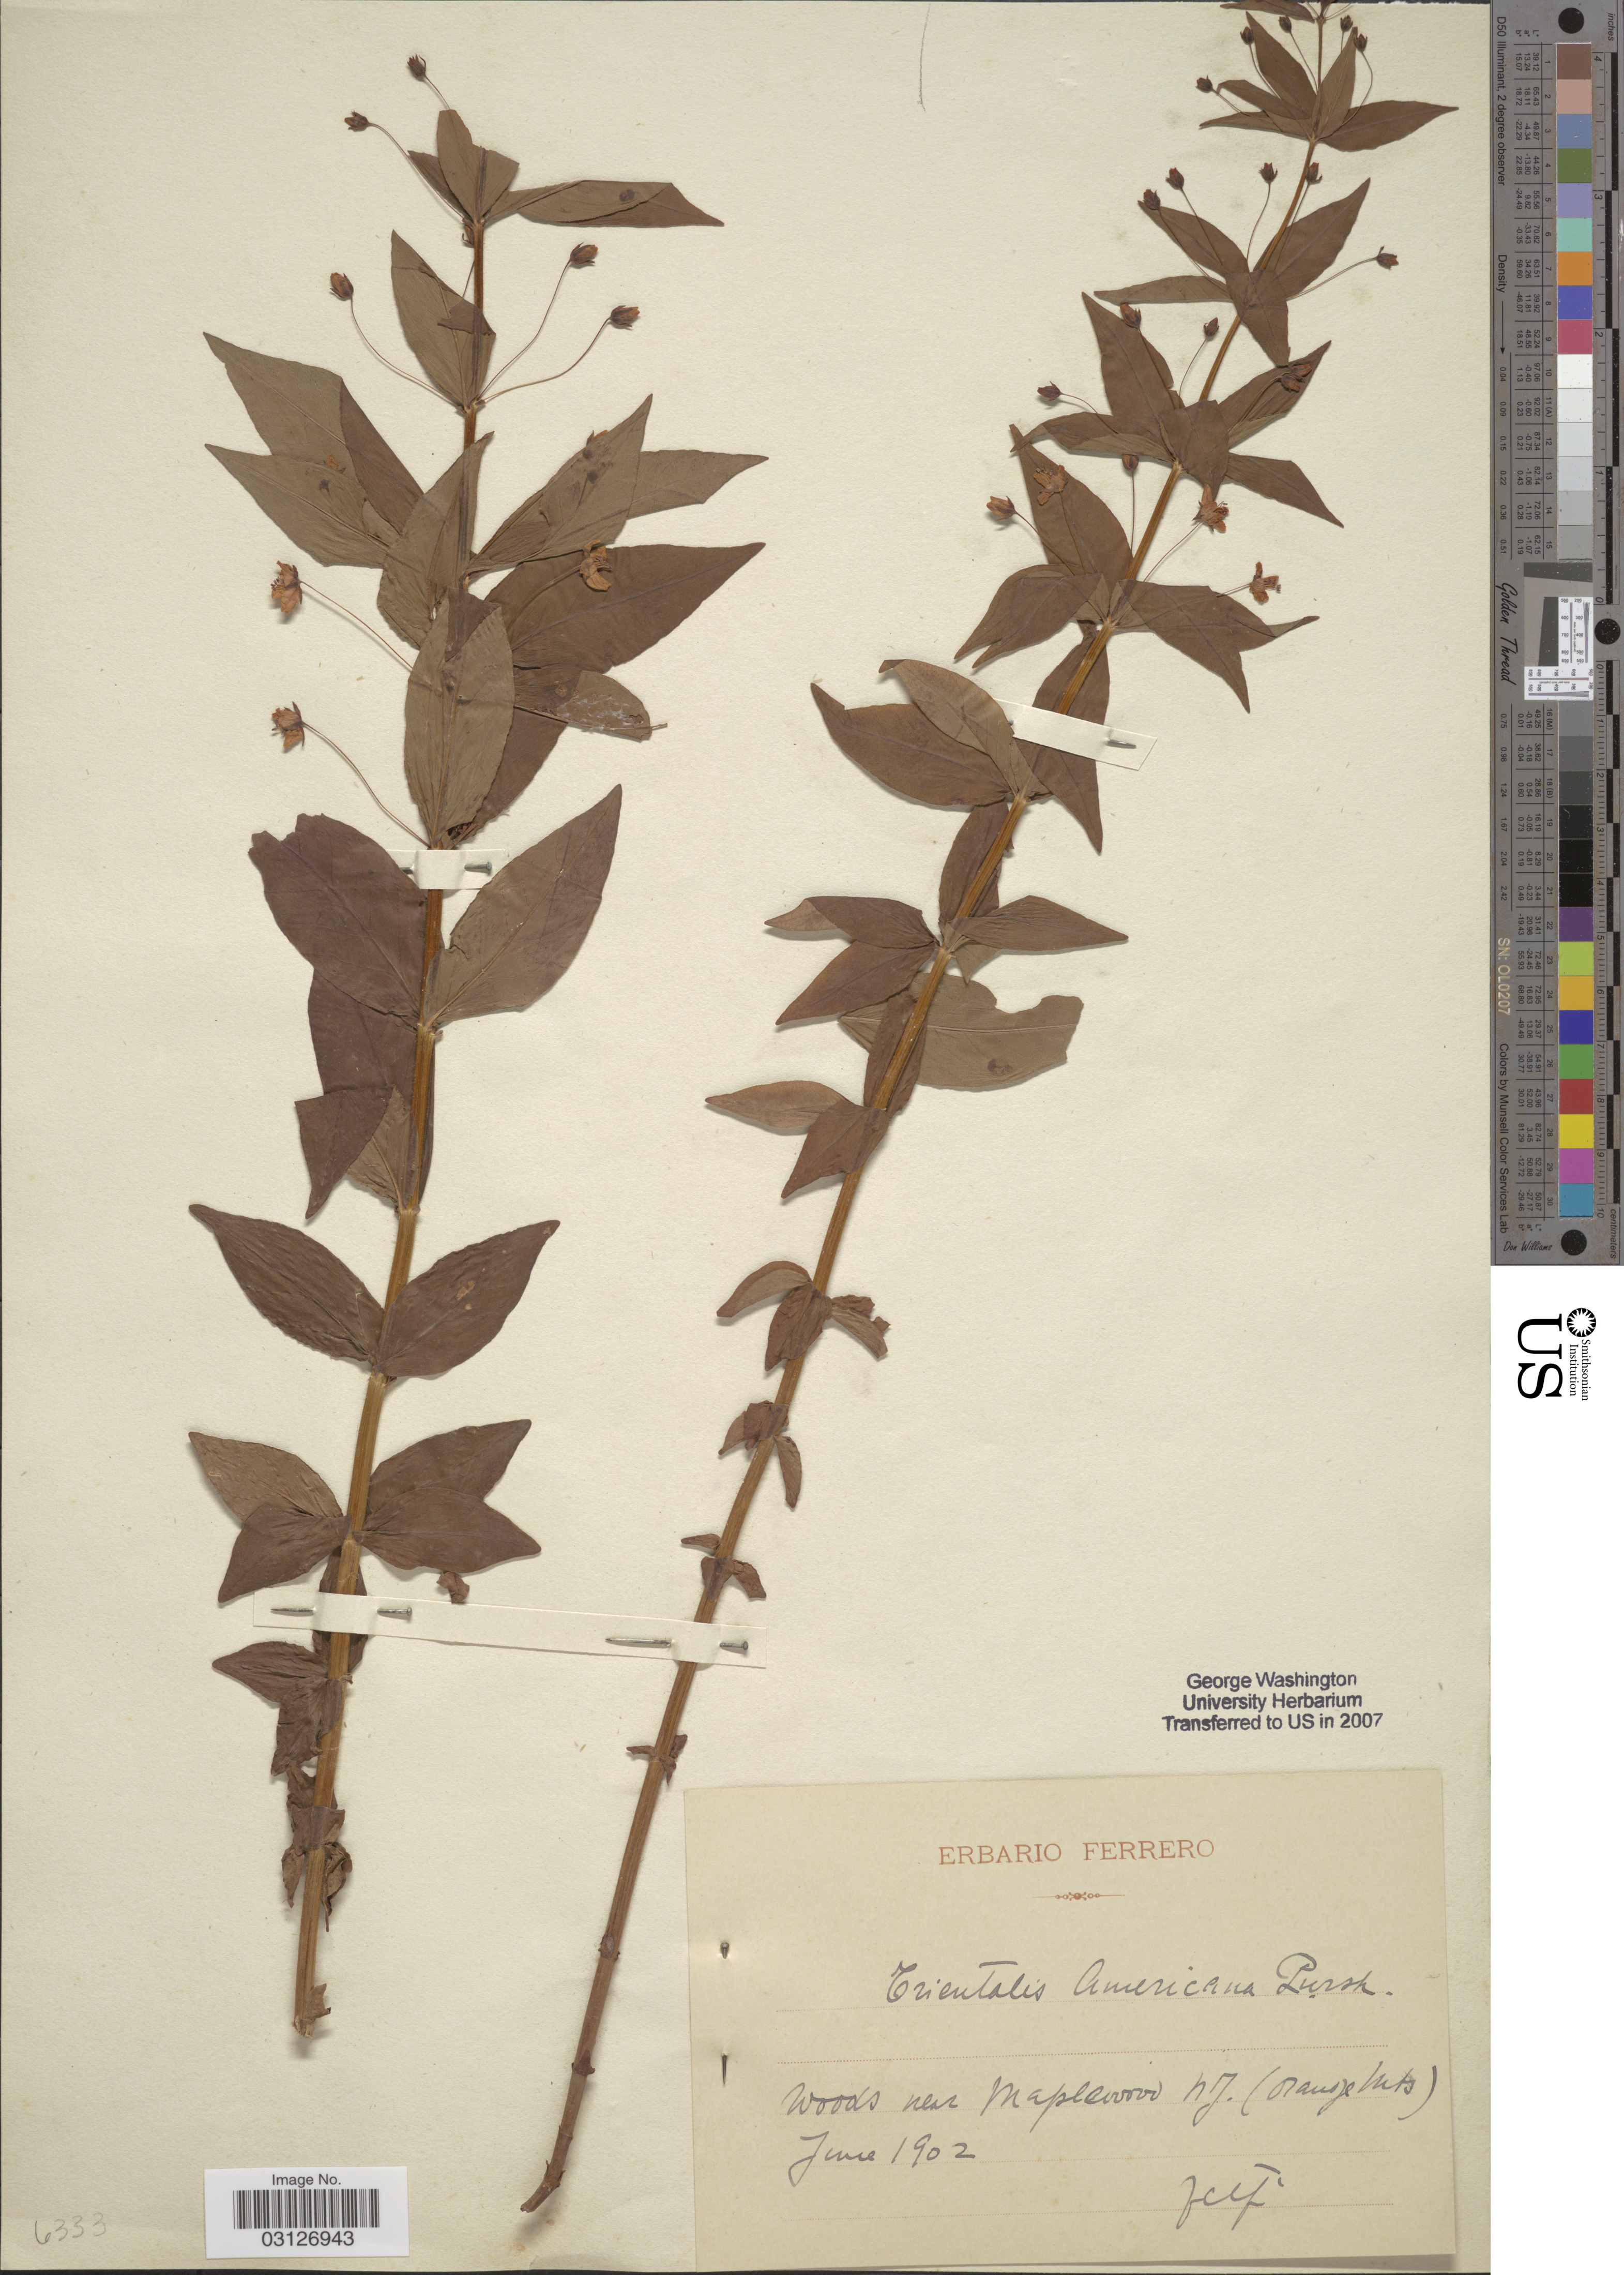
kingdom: Plantae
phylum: Tracheophyta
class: Magnoliopsida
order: Ericales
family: Primulaceae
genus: Trientalis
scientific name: Trientalis americana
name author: Pursh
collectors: F. Ferrero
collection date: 1902-06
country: United States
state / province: New Jersey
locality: Near Maplewood NJ. (Orange Mts).